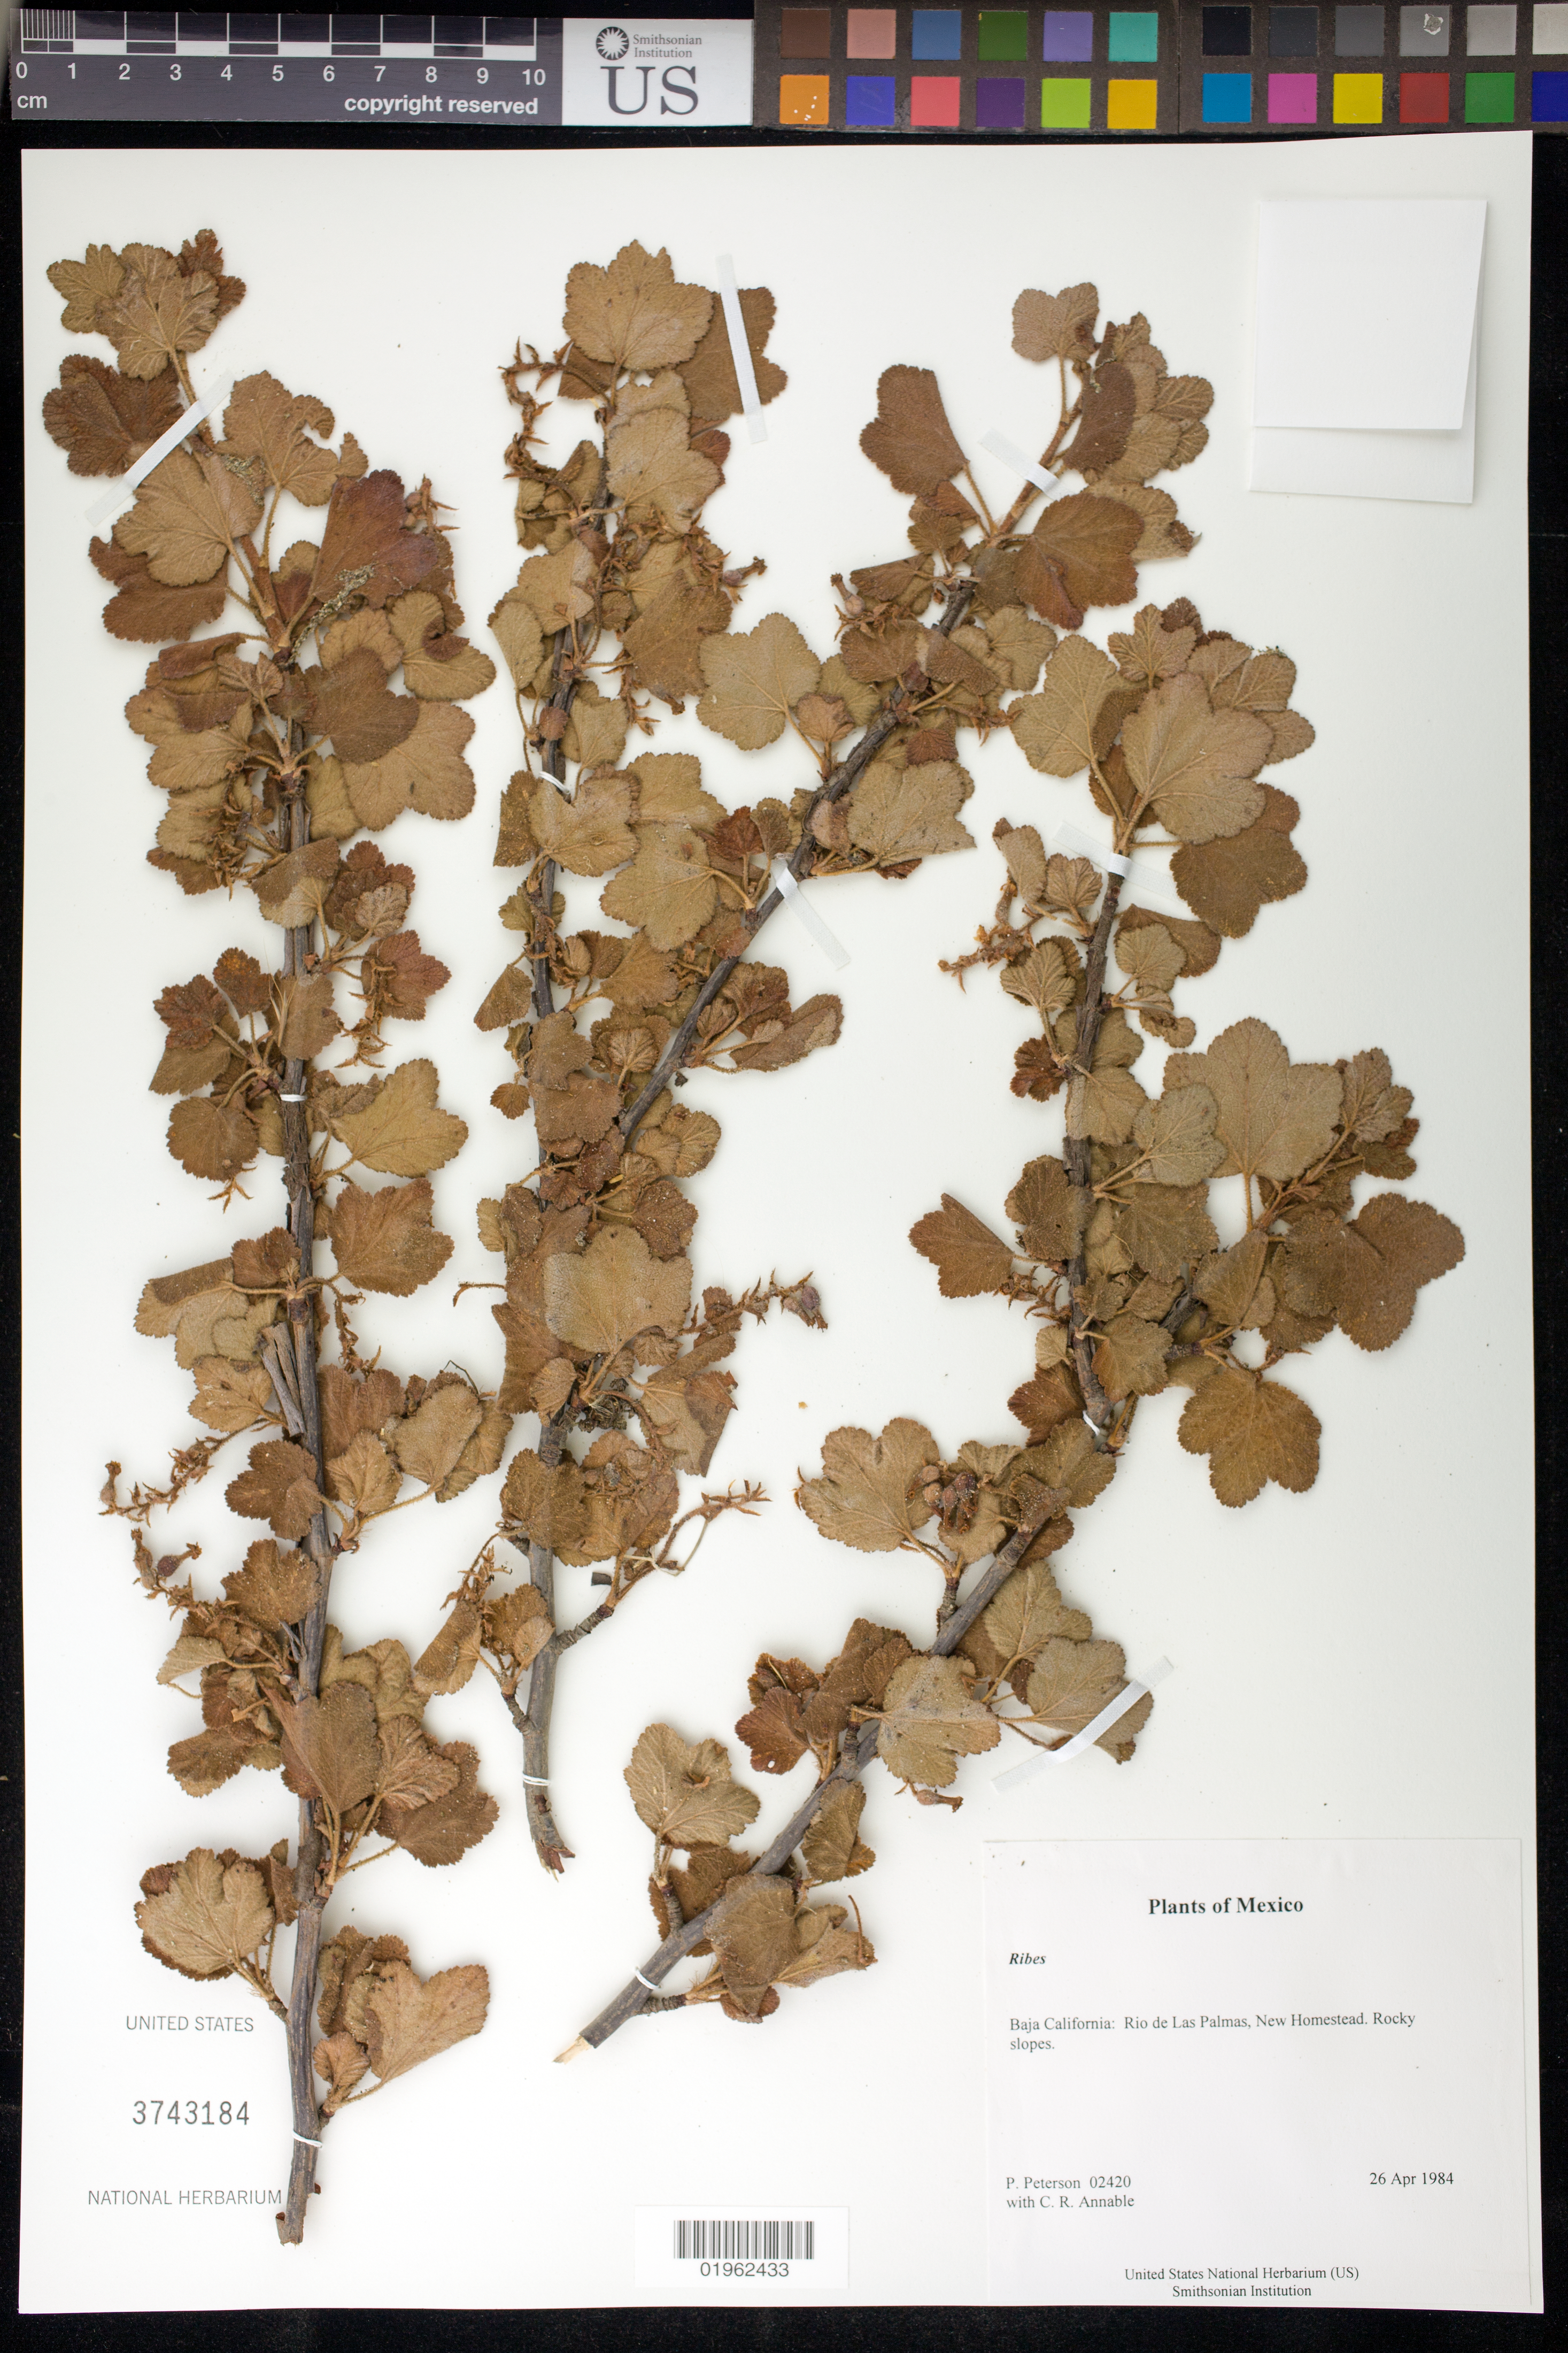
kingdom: Plantae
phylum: Tracheophyta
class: Magnoliopsida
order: Saxifragales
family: Grossulariaceae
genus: Ribes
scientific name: Ribes sp.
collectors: P. M. Peterson & C. R. Annable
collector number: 02420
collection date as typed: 26 Apr 1984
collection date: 1984-04-26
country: Mexico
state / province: Baja California Norte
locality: Rio de Las Palmas, New Homestead.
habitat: Rocky slopes.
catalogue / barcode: US 3743184